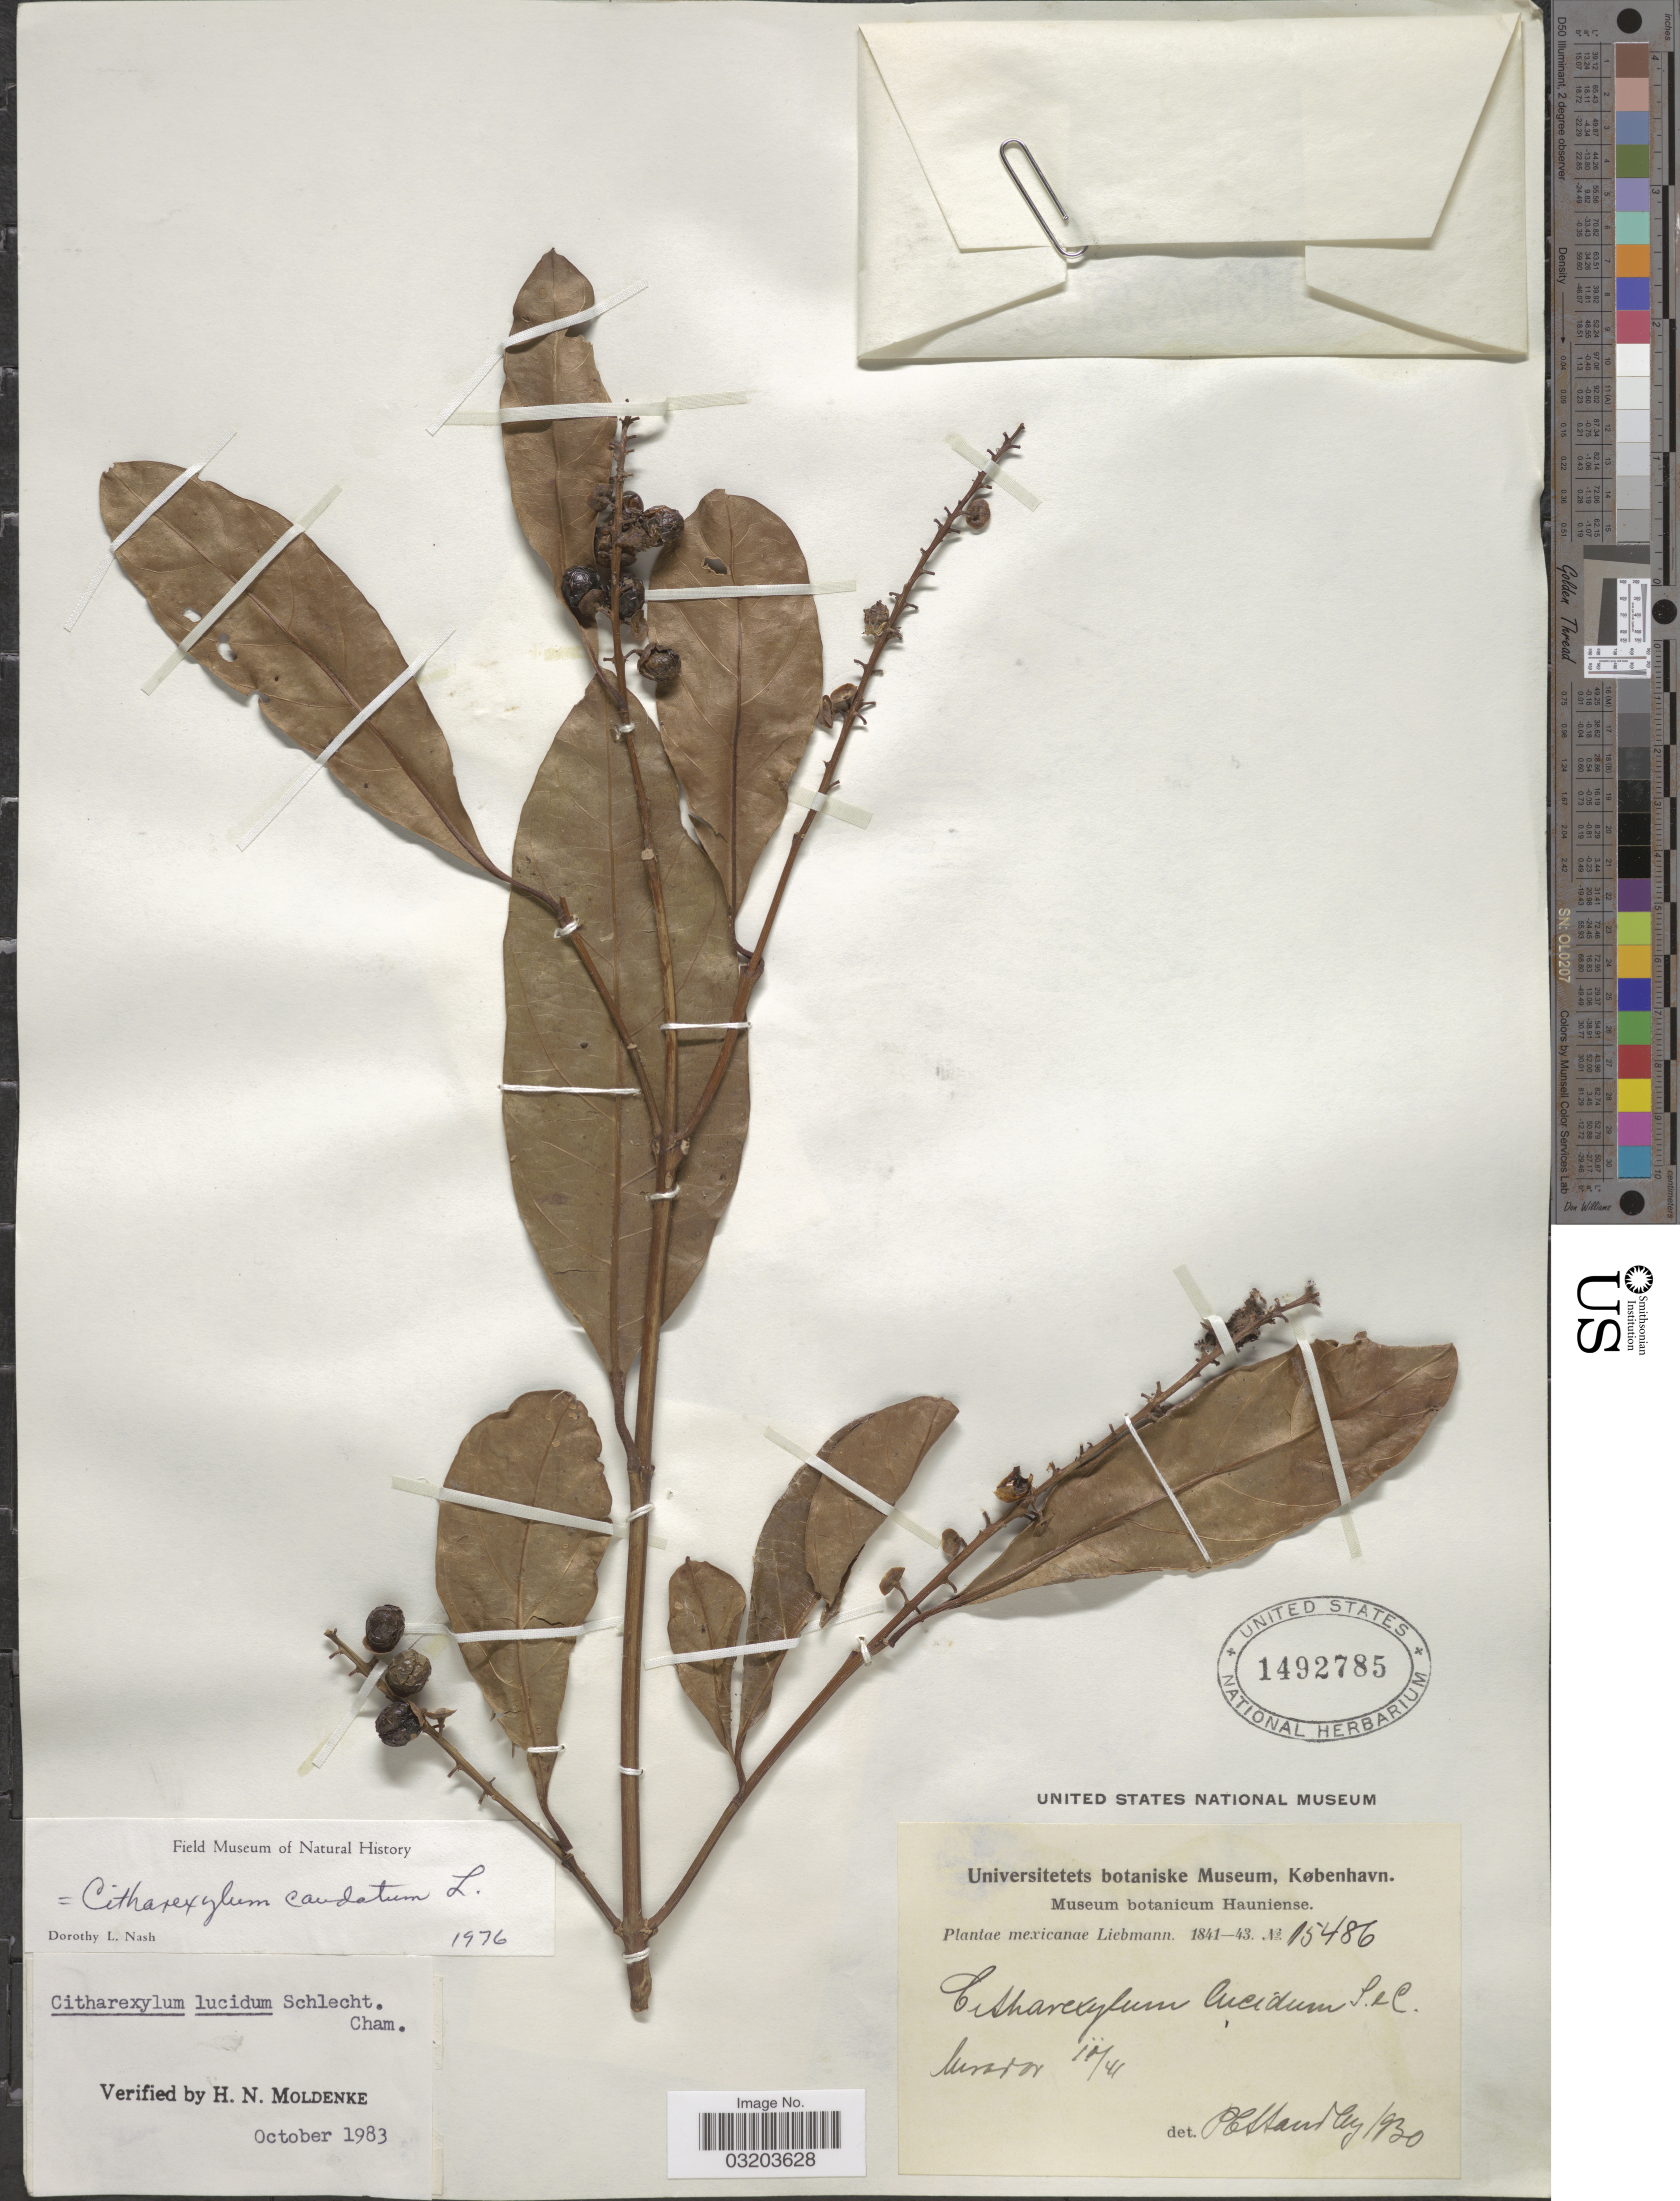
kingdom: Plantae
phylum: Tracheophyta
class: Magnoliopsida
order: Lamiales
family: Verbenaceae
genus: Citharexylum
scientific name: Citharexylum lucidum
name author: Cham. & Schltdl.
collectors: Liebmann, --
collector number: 15486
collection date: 1841-10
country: Mexico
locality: Mirador.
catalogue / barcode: US 1492785